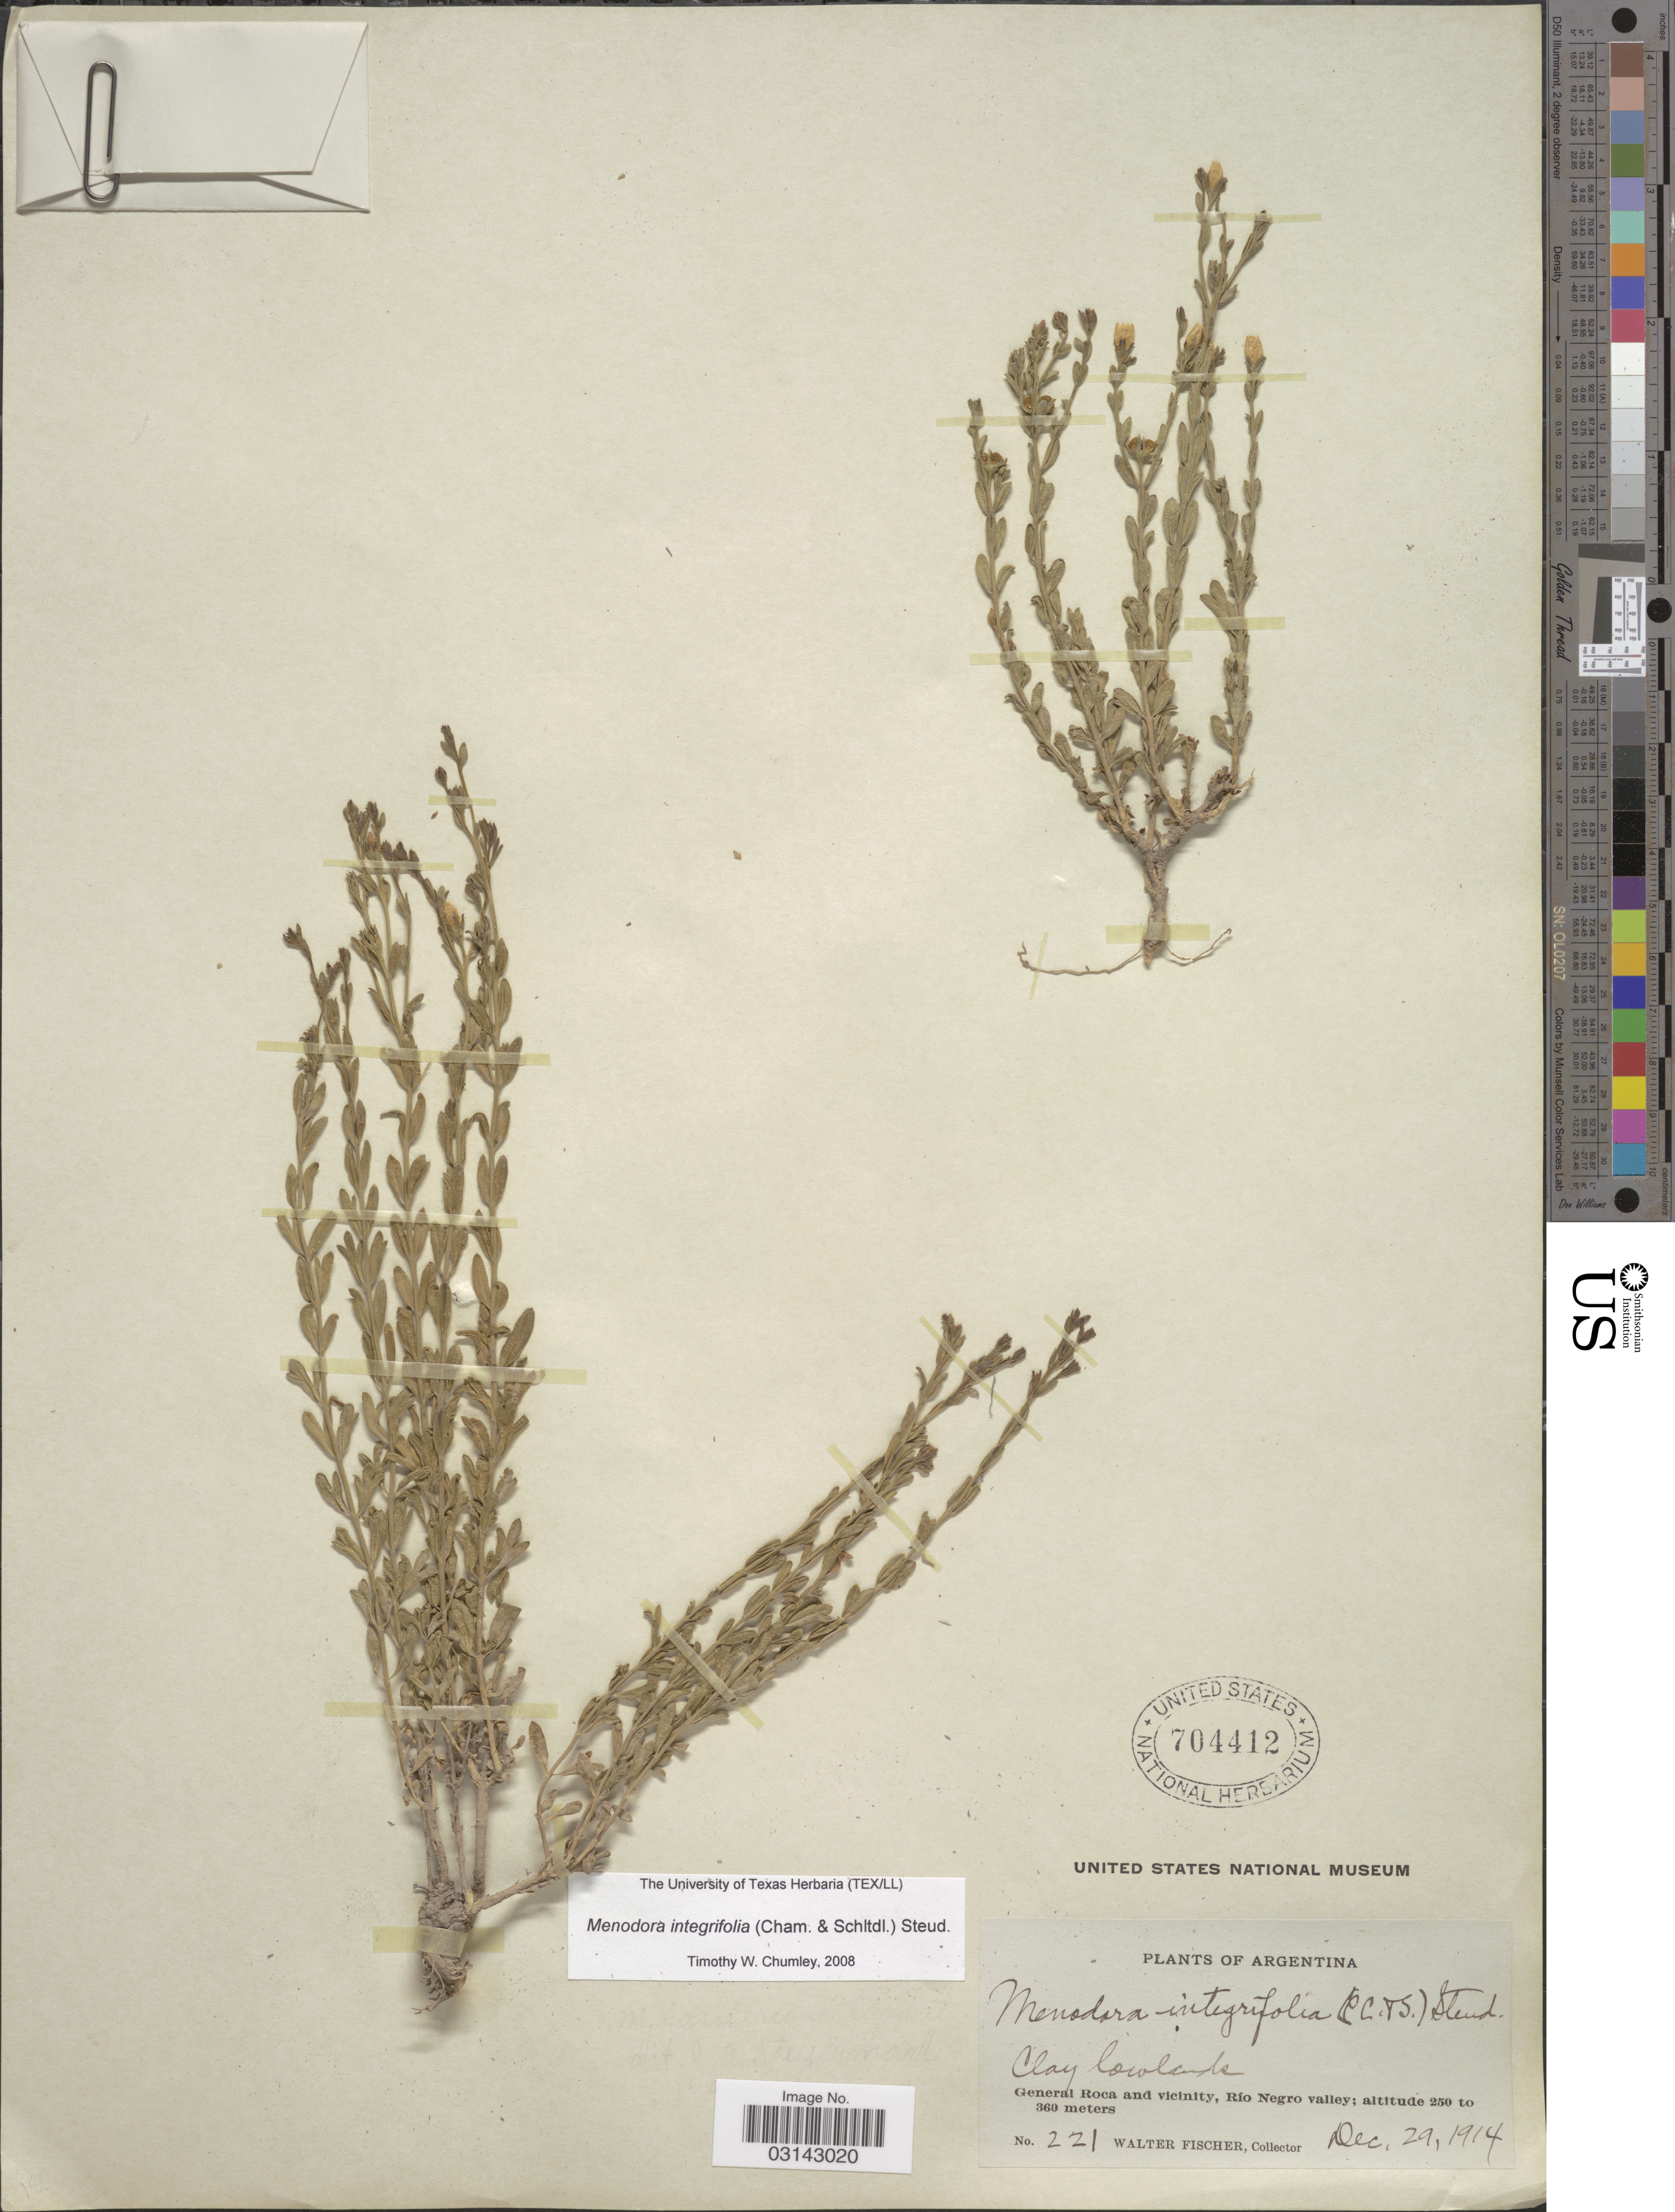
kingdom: Plantae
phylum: Tracheophyta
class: Magnoliopsida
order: Lamiales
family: Oleaceae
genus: Menodora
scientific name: Menodora integrifolia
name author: (Cham. & Schltdl.) Steud.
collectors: W. Fischer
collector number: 221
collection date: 1914-12-29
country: Argentina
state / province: Rio Negro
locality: General Roca and vicinity, Río Negro valley.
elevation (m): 250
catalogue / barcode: US 704412